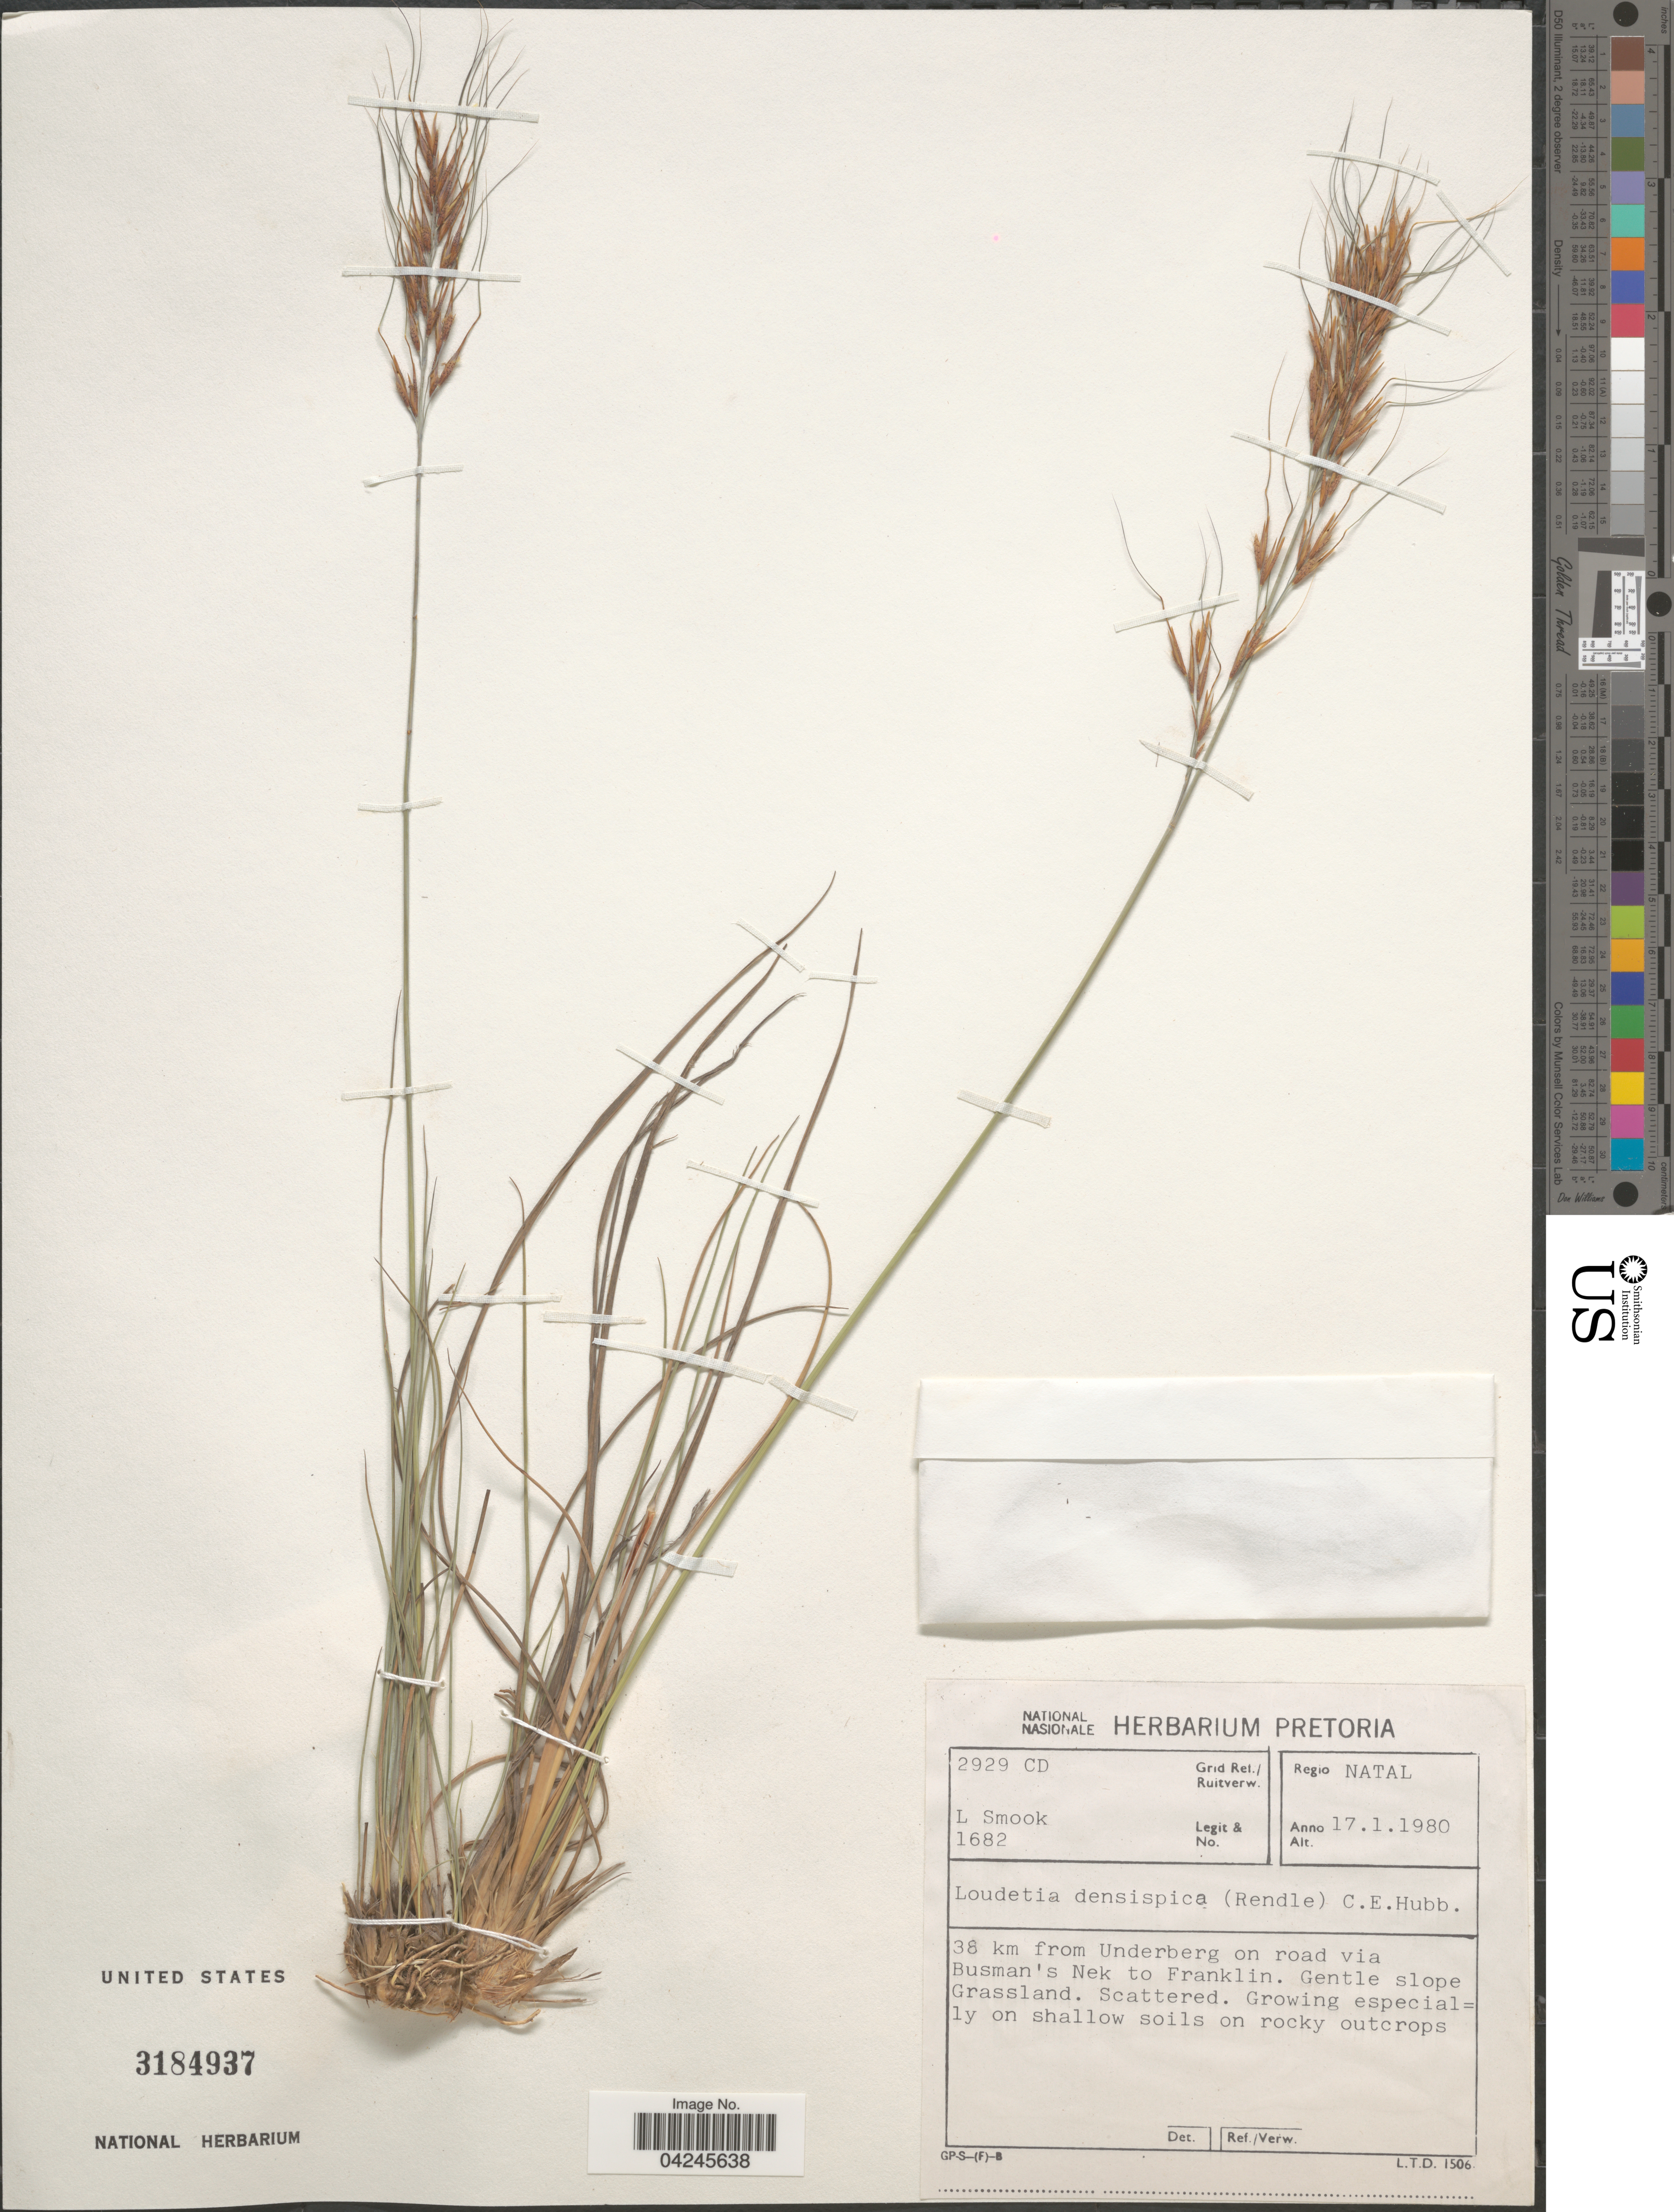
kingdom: Plantae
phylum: Tracheophyta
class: Liliopsida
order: Poales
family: Poaceae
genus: Loudetia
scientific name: Loudetia densispica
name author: (Rendle) C. E. Hubb.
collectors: L. Smook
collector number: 1682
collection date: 1980-01-17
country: South Africa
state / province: KwaZulu-Natal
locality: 2929 CD Grid Ref./ Ruitverw. Regio Natal. 38 km from Underberg on road via Busman's Nek to Franklin.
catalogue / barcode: US 3184937